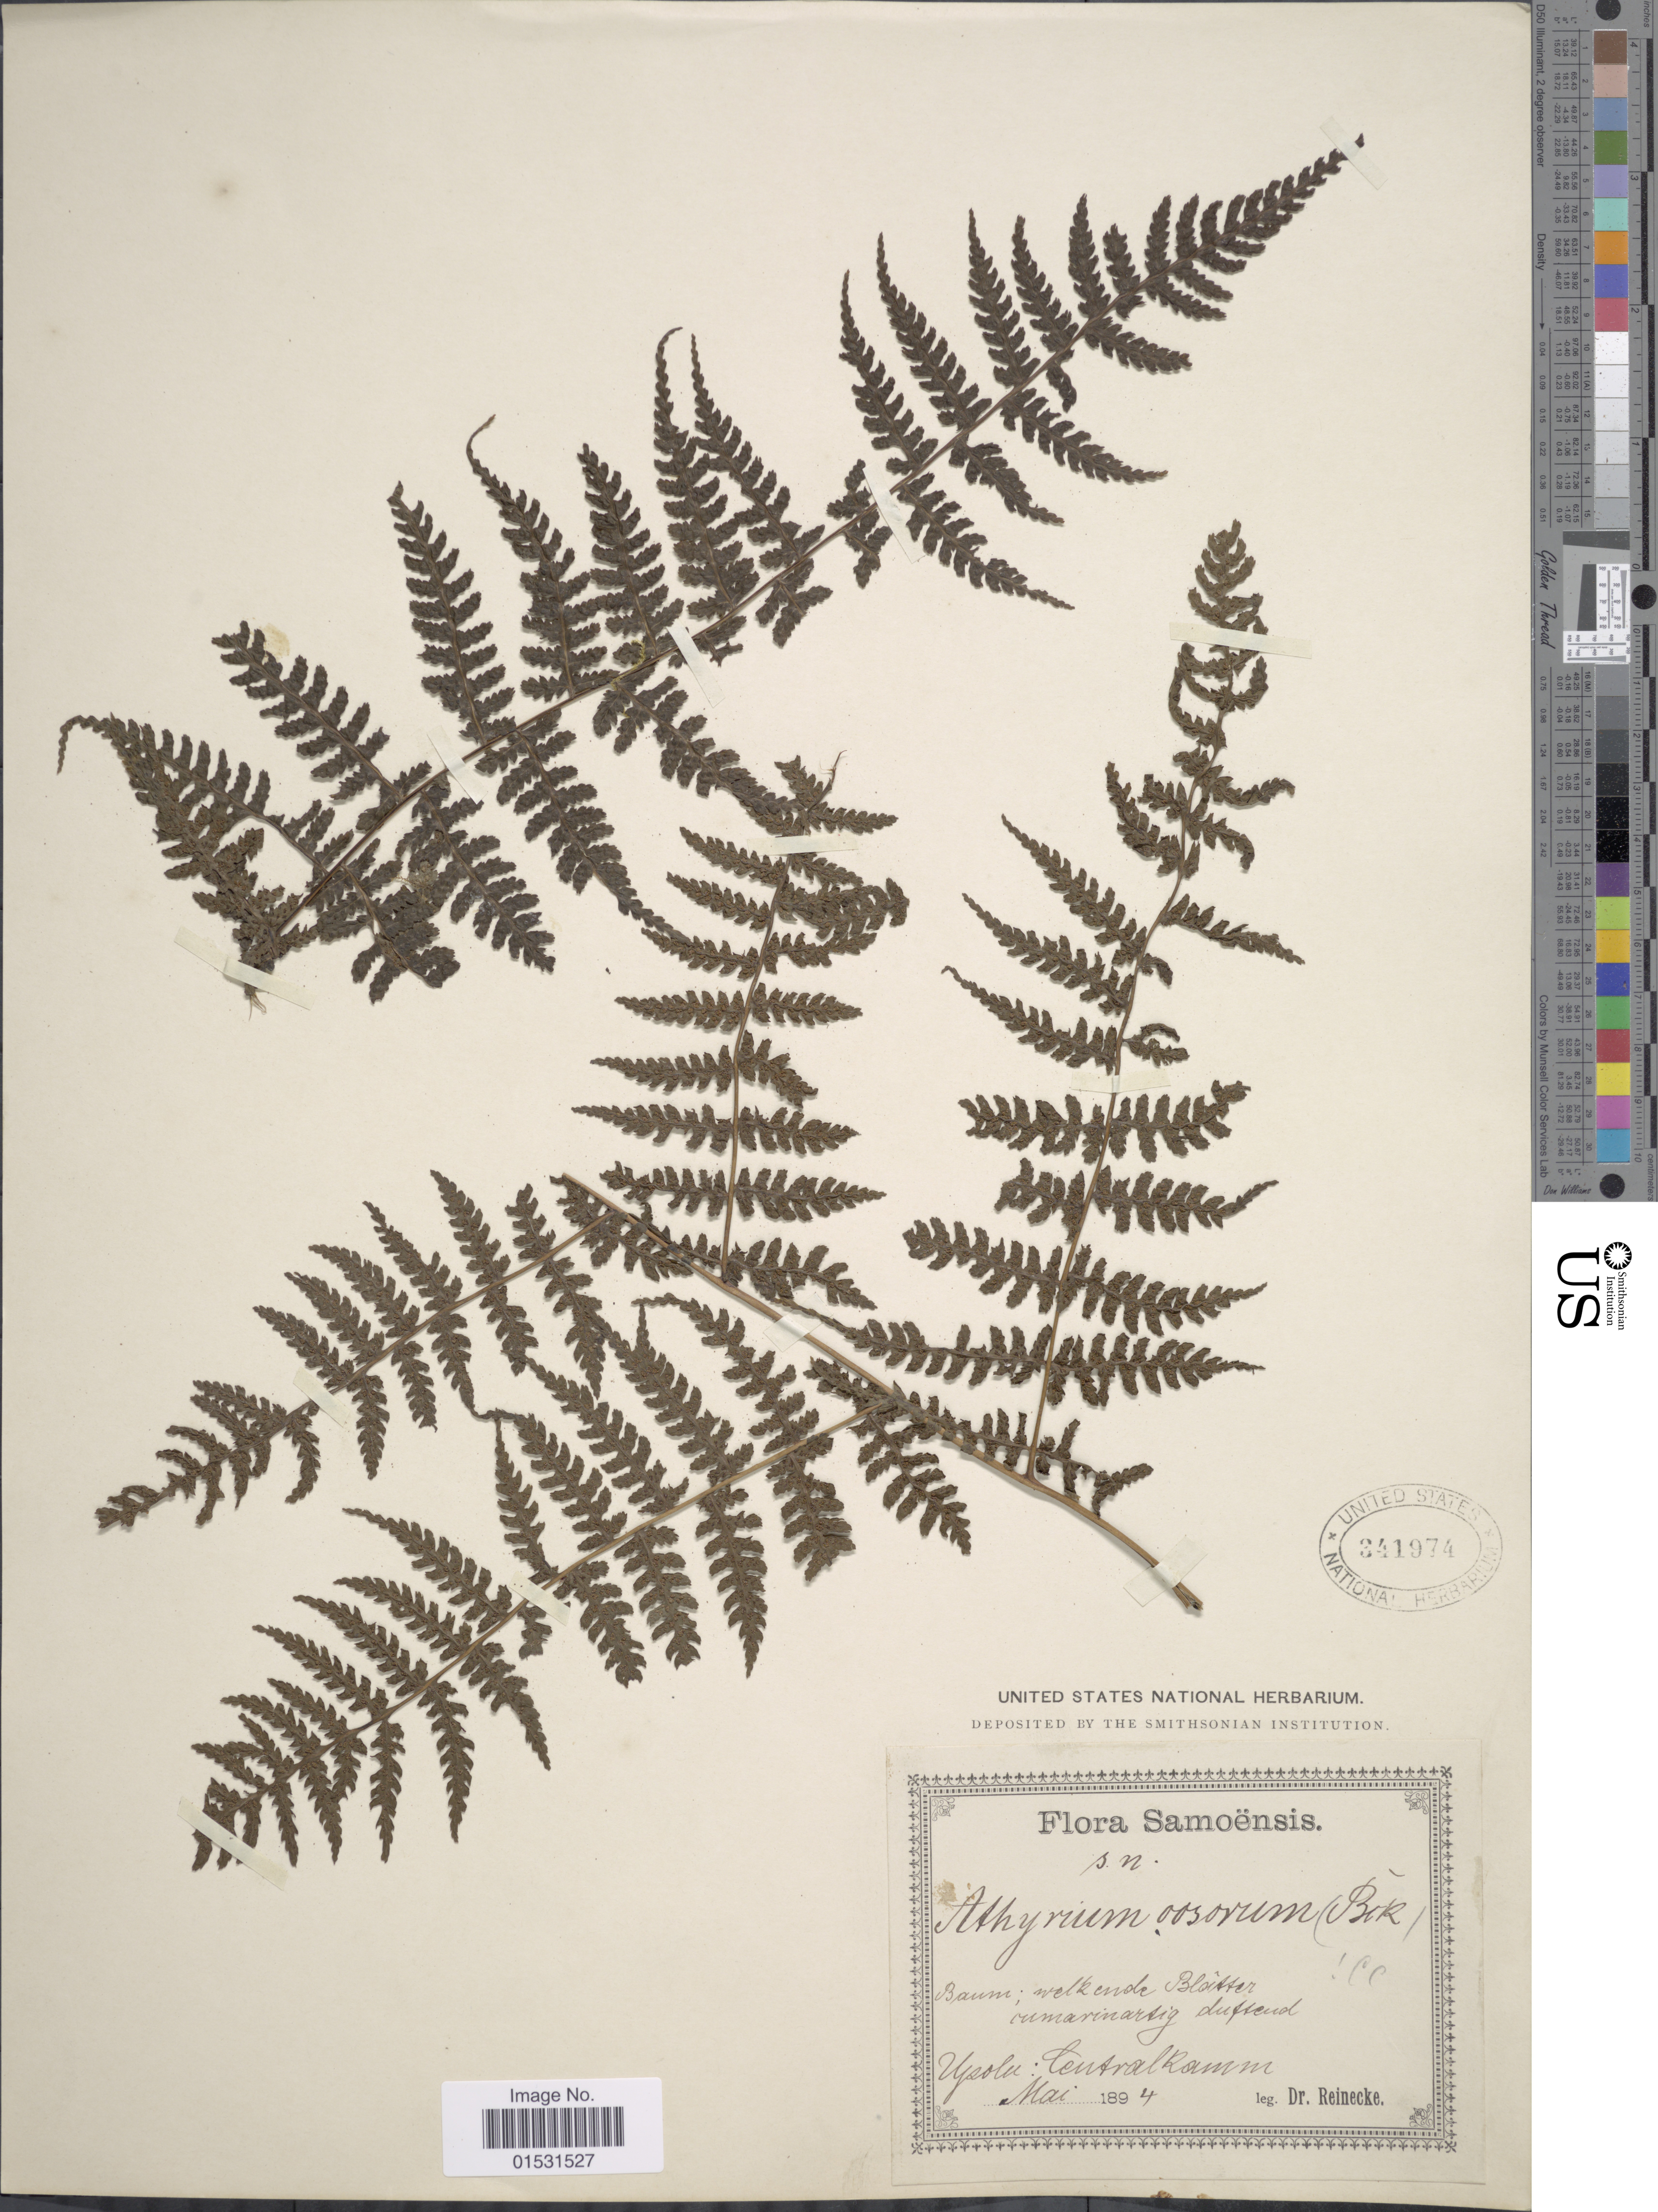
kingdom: Plantae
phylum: Tracheophyta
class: Polypodiopsida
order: Polypodiales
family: Athyriaceae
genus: Athyrium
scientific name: Athyrium oosorum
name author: (Baker) Christ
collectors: -- Reinecke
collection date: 1894-05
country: Samoa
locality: Samoensis. Upolu: Central Ramm.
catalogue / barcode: US 341974